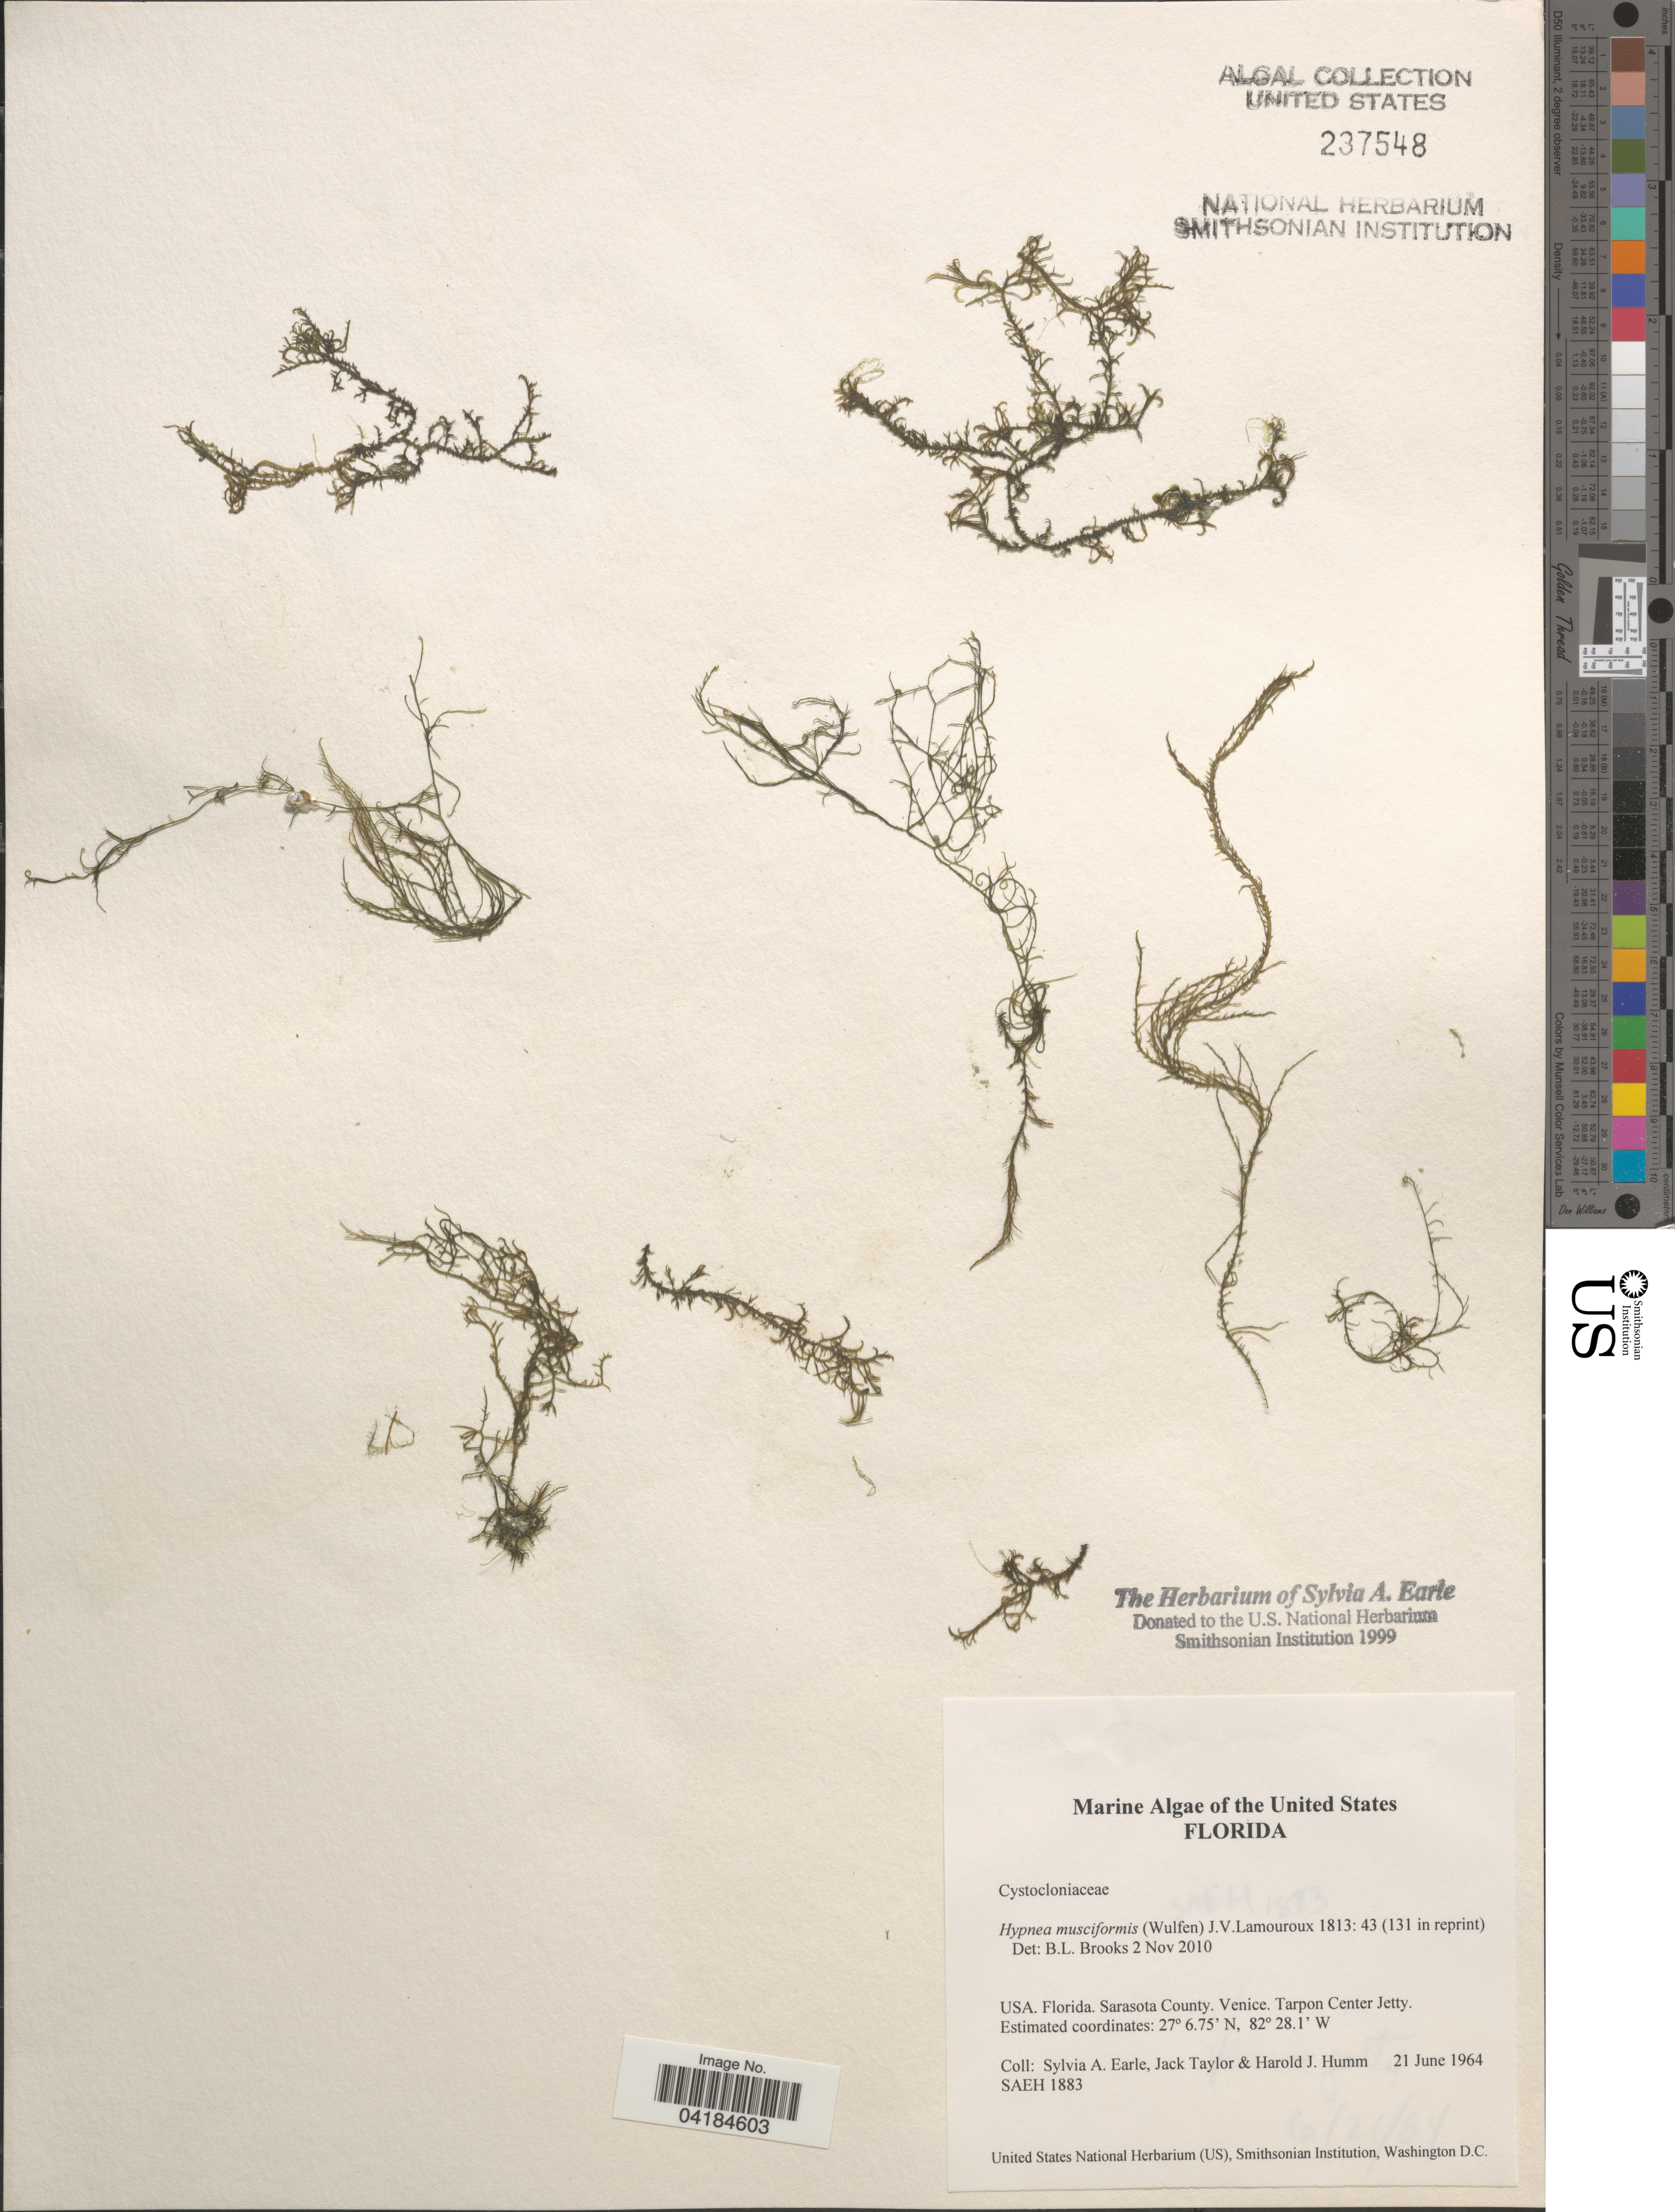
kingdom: Plantae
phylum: Rhodophyta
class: Florideophyceae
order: Gigartinales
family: Cystocloniaceae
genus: Hypnea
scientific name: Hypnea musciformis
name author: (Wulfen) J.V.Lamouroux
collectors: S. A. Earle, J. Taylor & H. J. Humm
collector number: SAEH1883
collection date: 1964-06-21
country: United States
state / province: Florida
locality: Sarasota County. Venice. Tarpon Center Jetty.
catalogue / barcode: US 237548